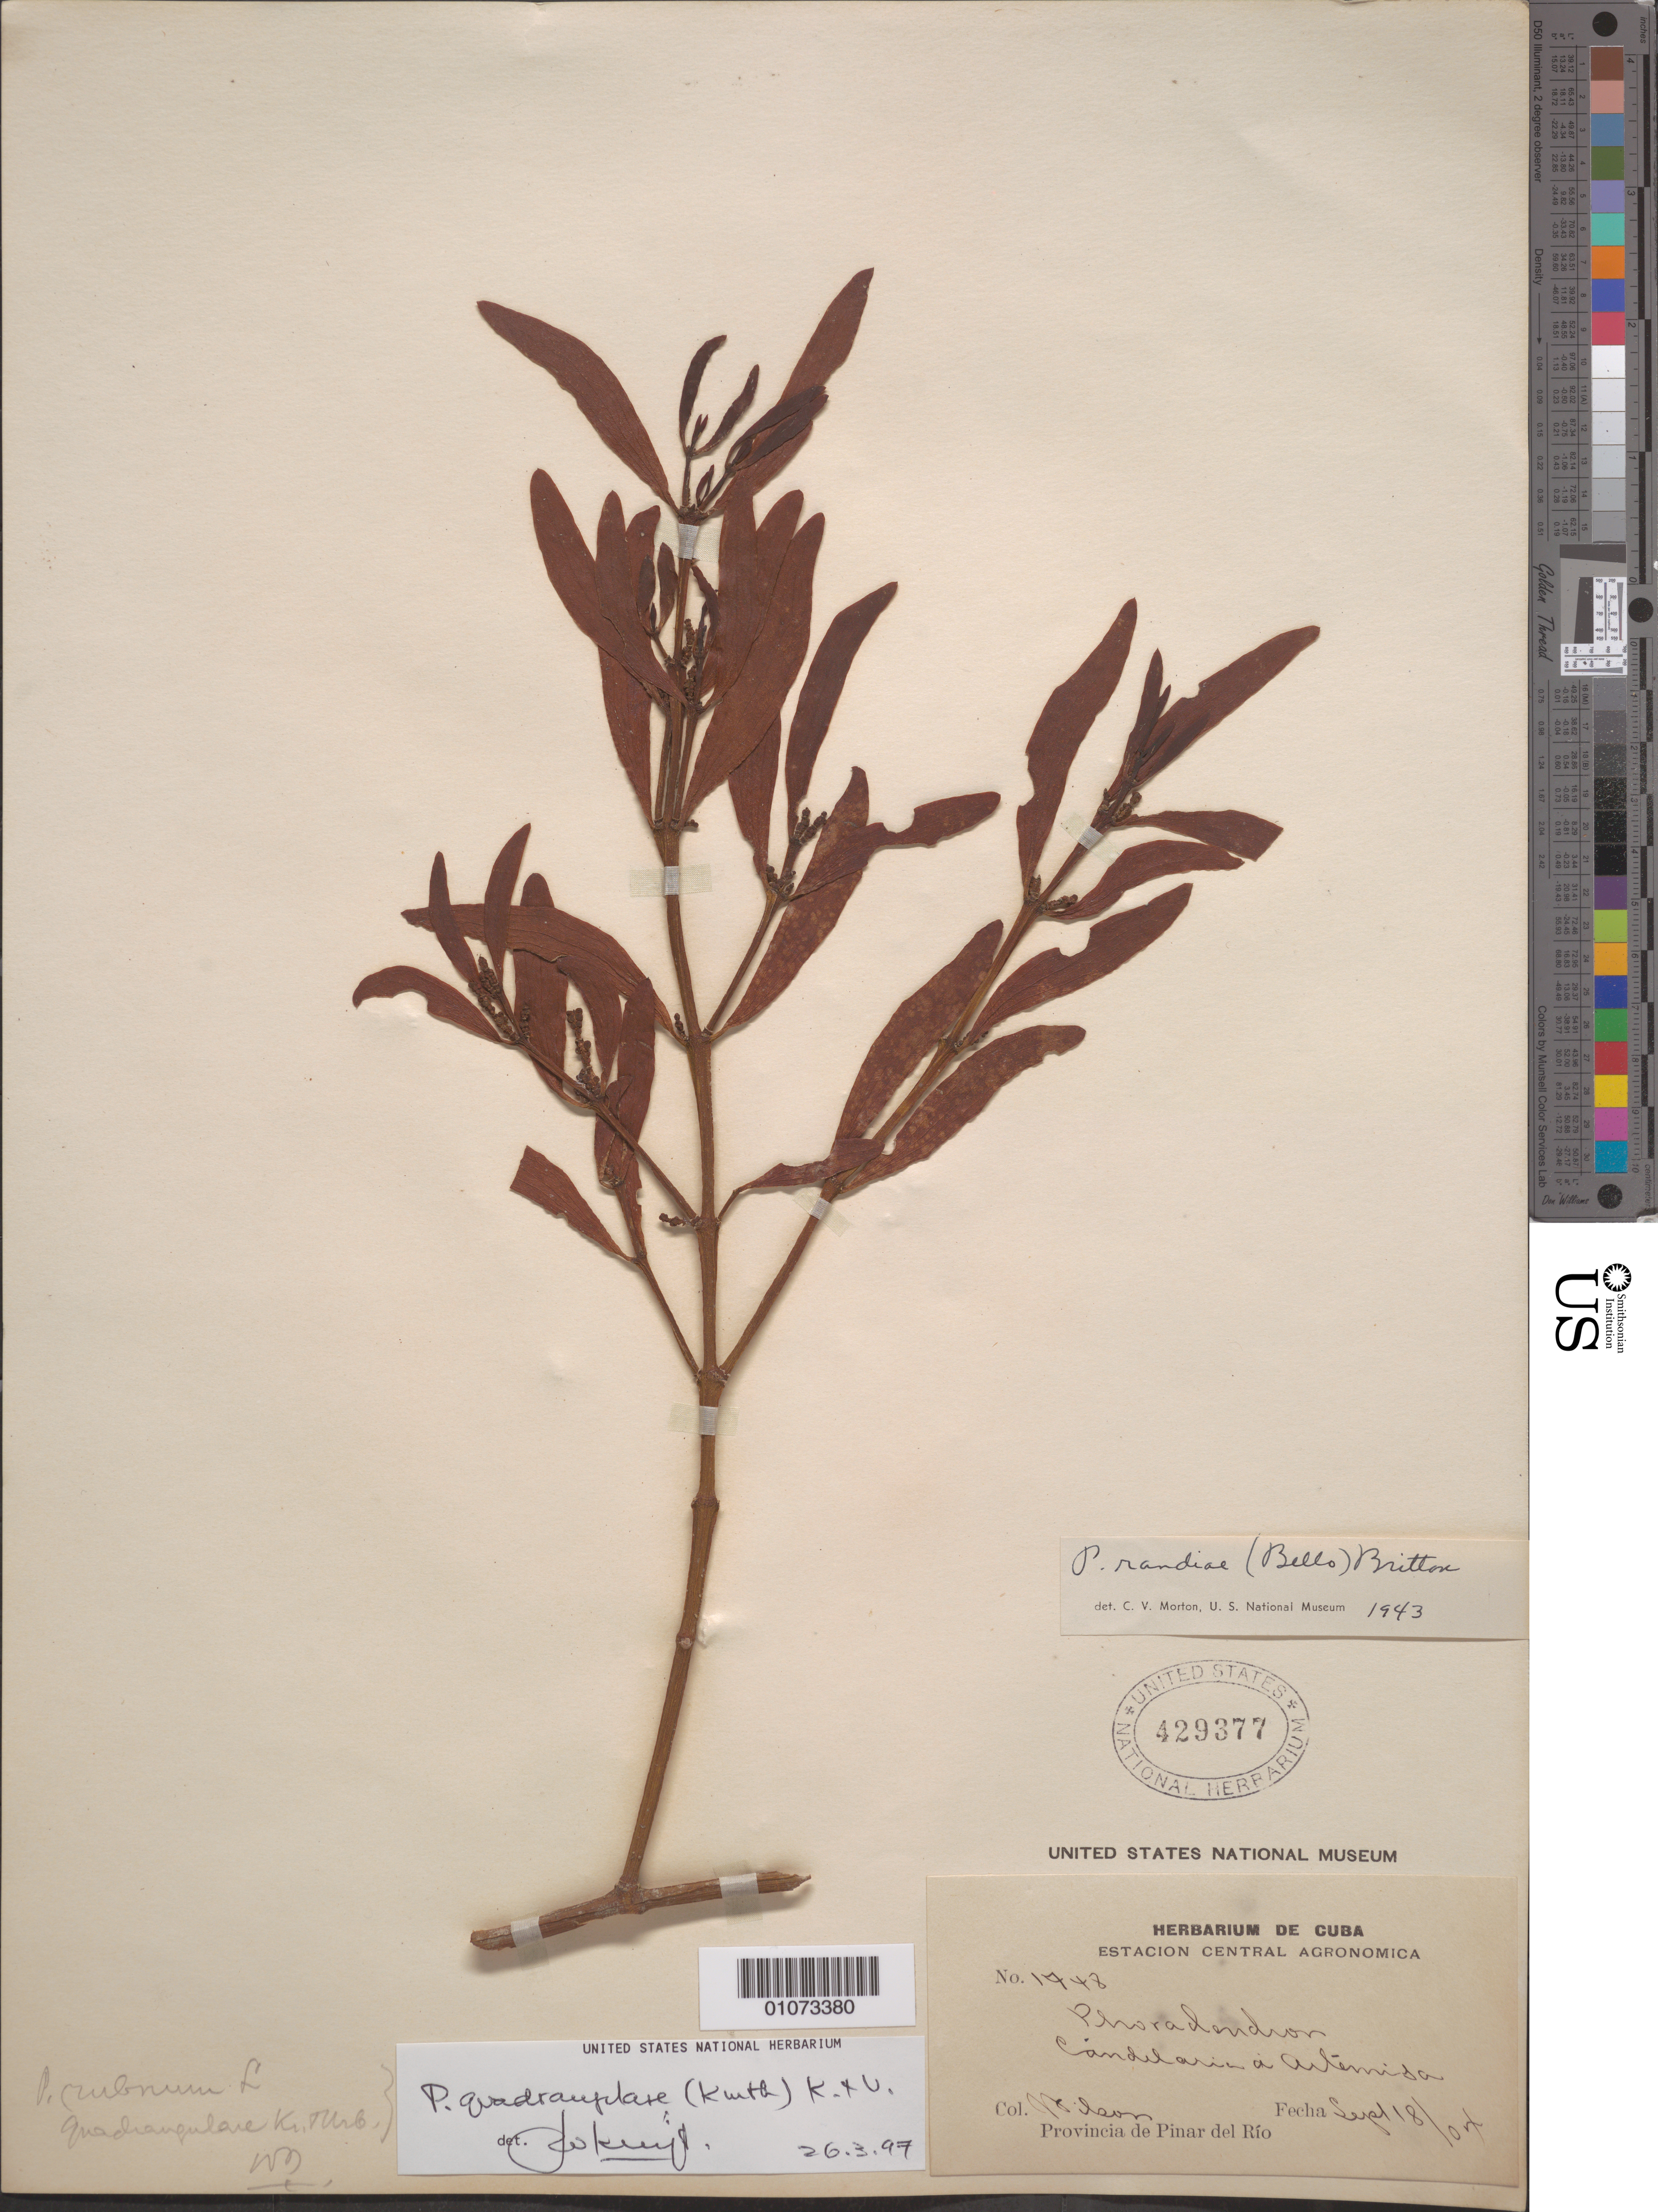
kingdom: Plantae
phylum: Tracheophyta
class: Magnoliopsida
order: Santalales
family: Viscaceae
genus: Phoradendron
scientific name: Phoradendron quadrangulare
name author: (Kunth) Griseb.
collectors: -- Wilson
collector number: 1748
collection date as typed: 18 Sep 1904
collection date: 1904-09-18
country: Cuba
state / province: Pinar del Rio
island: Cuba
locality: Candilaria a Artemisa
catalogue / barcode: US 429377